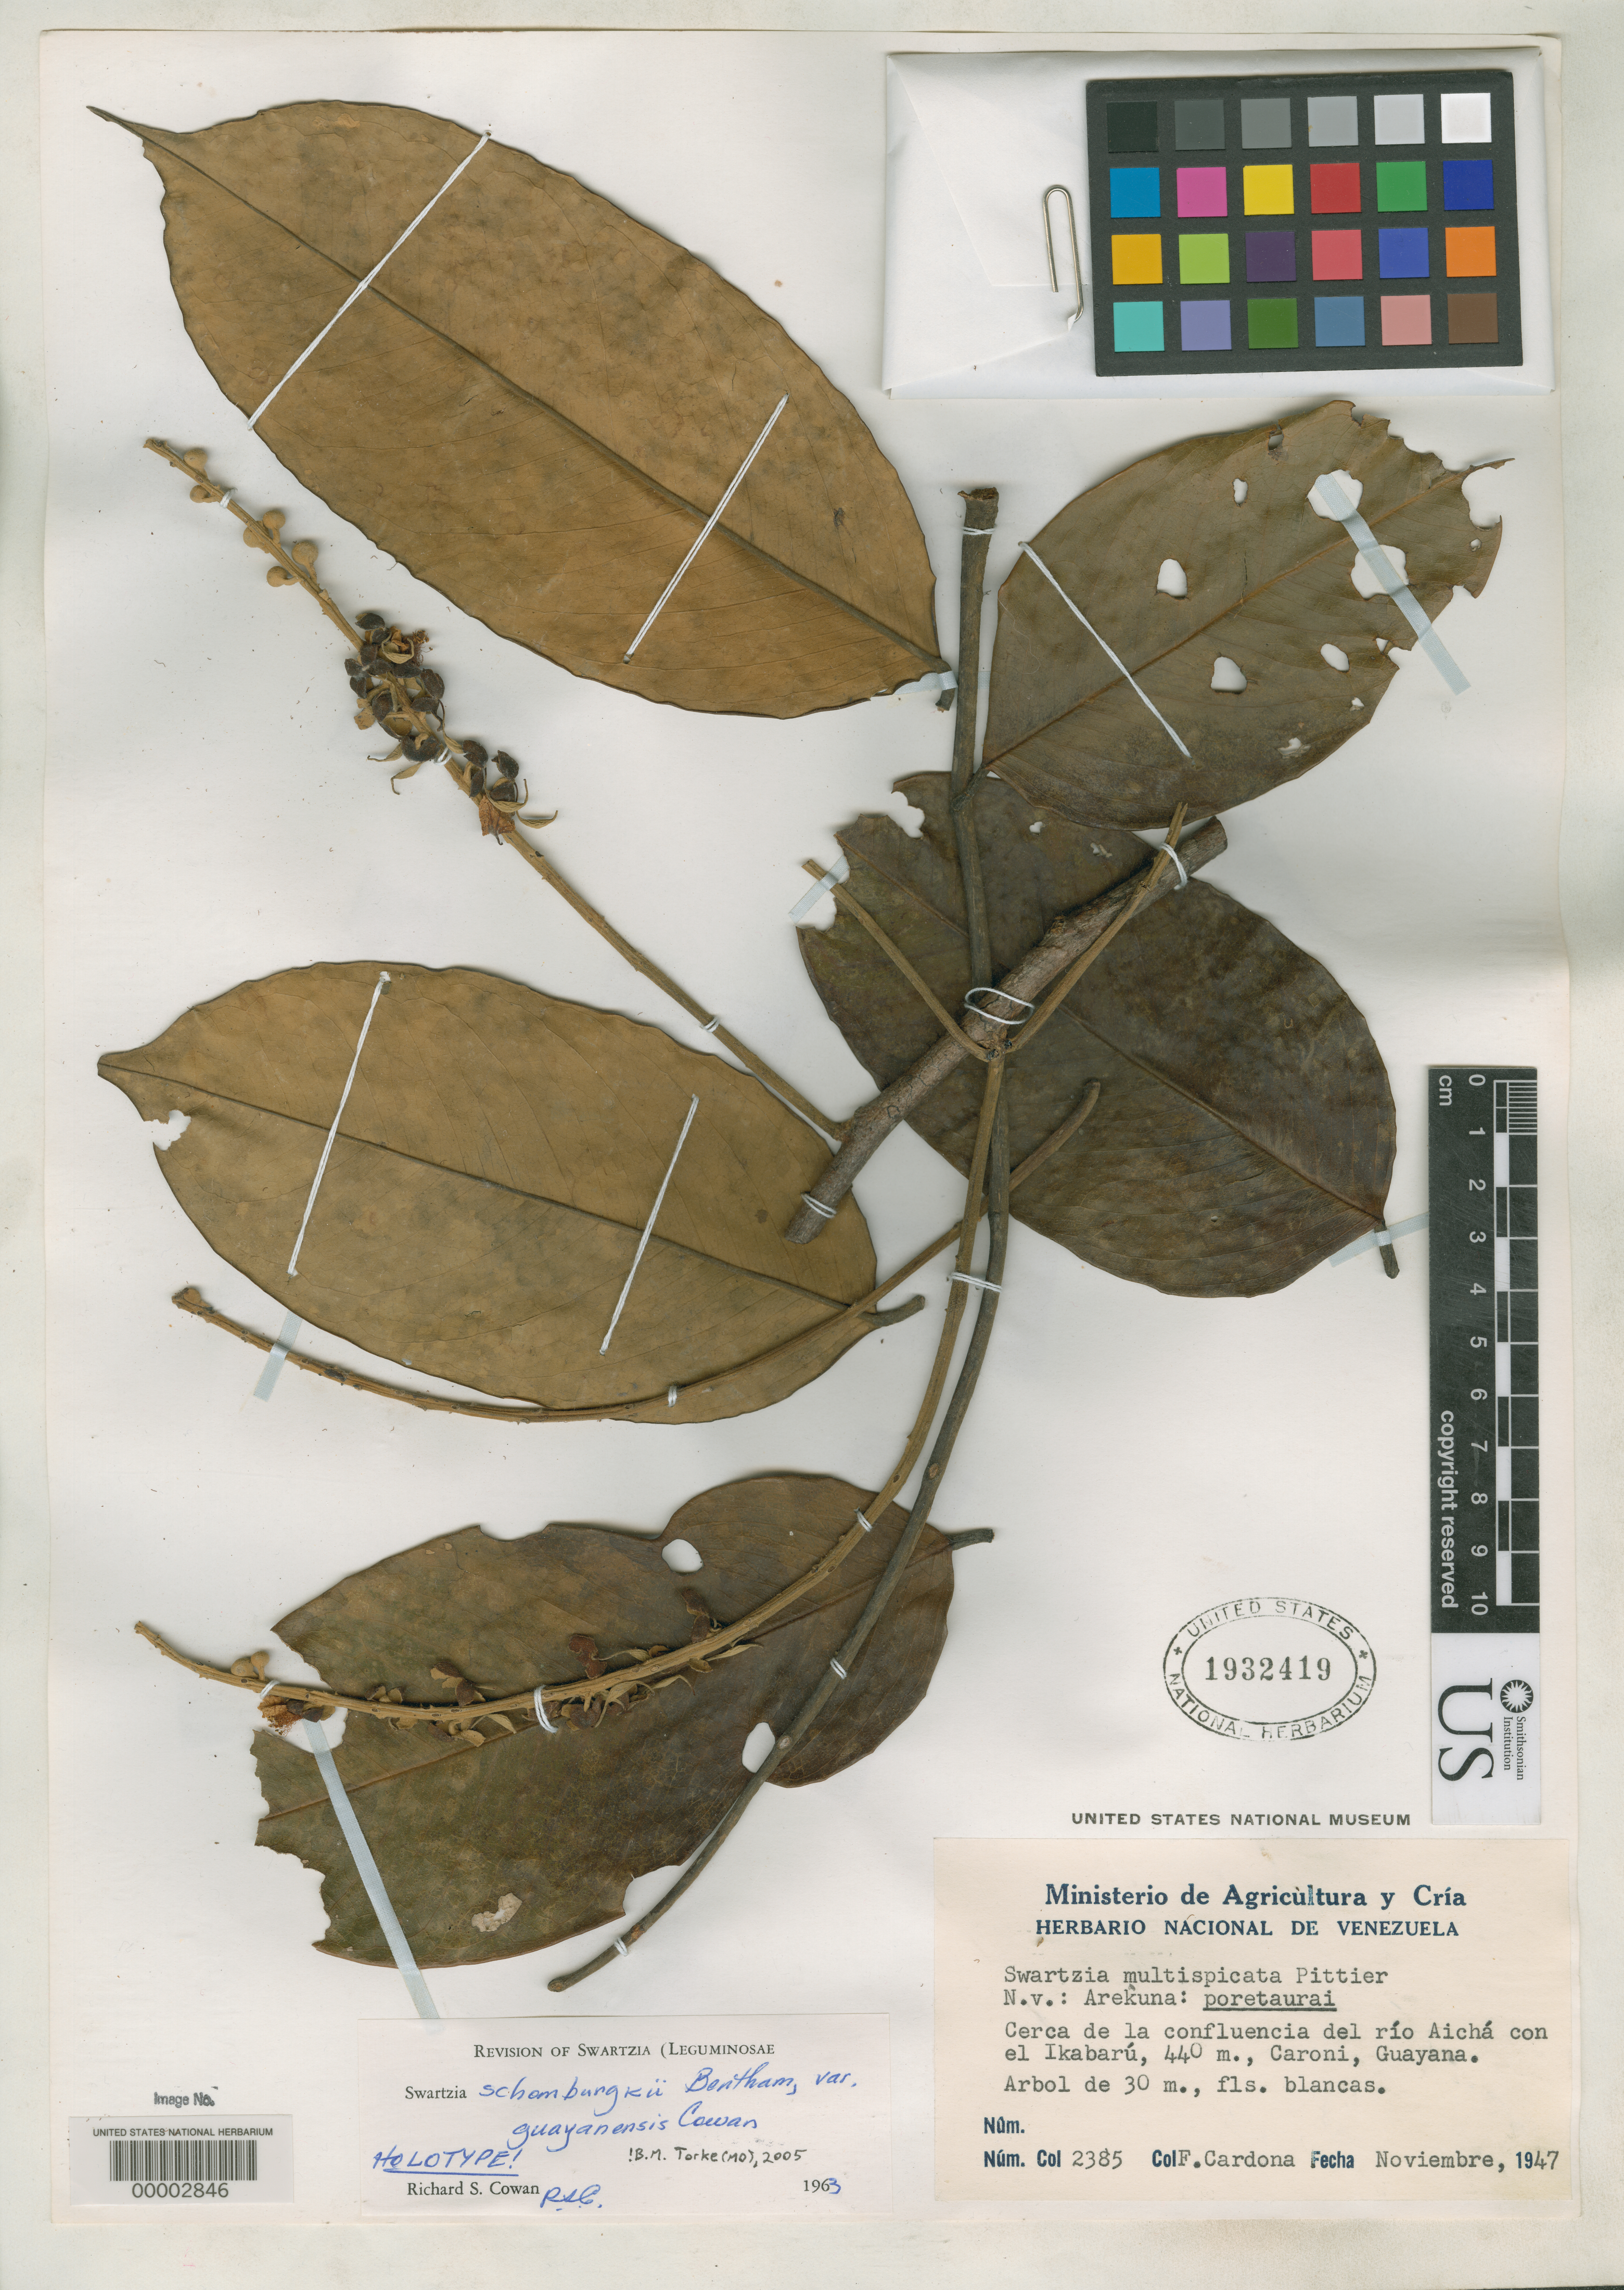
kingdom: Plantae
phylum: Tracheophyta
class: Magnoliopsida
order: Fabales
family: Fabaceae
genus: Swartzia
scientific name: Swartzia schomburgkii var. guayanensis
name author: R.S. Cowan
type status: Holotype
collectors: F. Cardona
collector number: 2385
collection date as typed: Nov 1947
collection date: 1947-11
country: Venezuela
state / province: Bolivar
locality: Junction of Rios Aicha and Ikaburu.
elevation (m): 440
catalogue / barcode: US 1932419